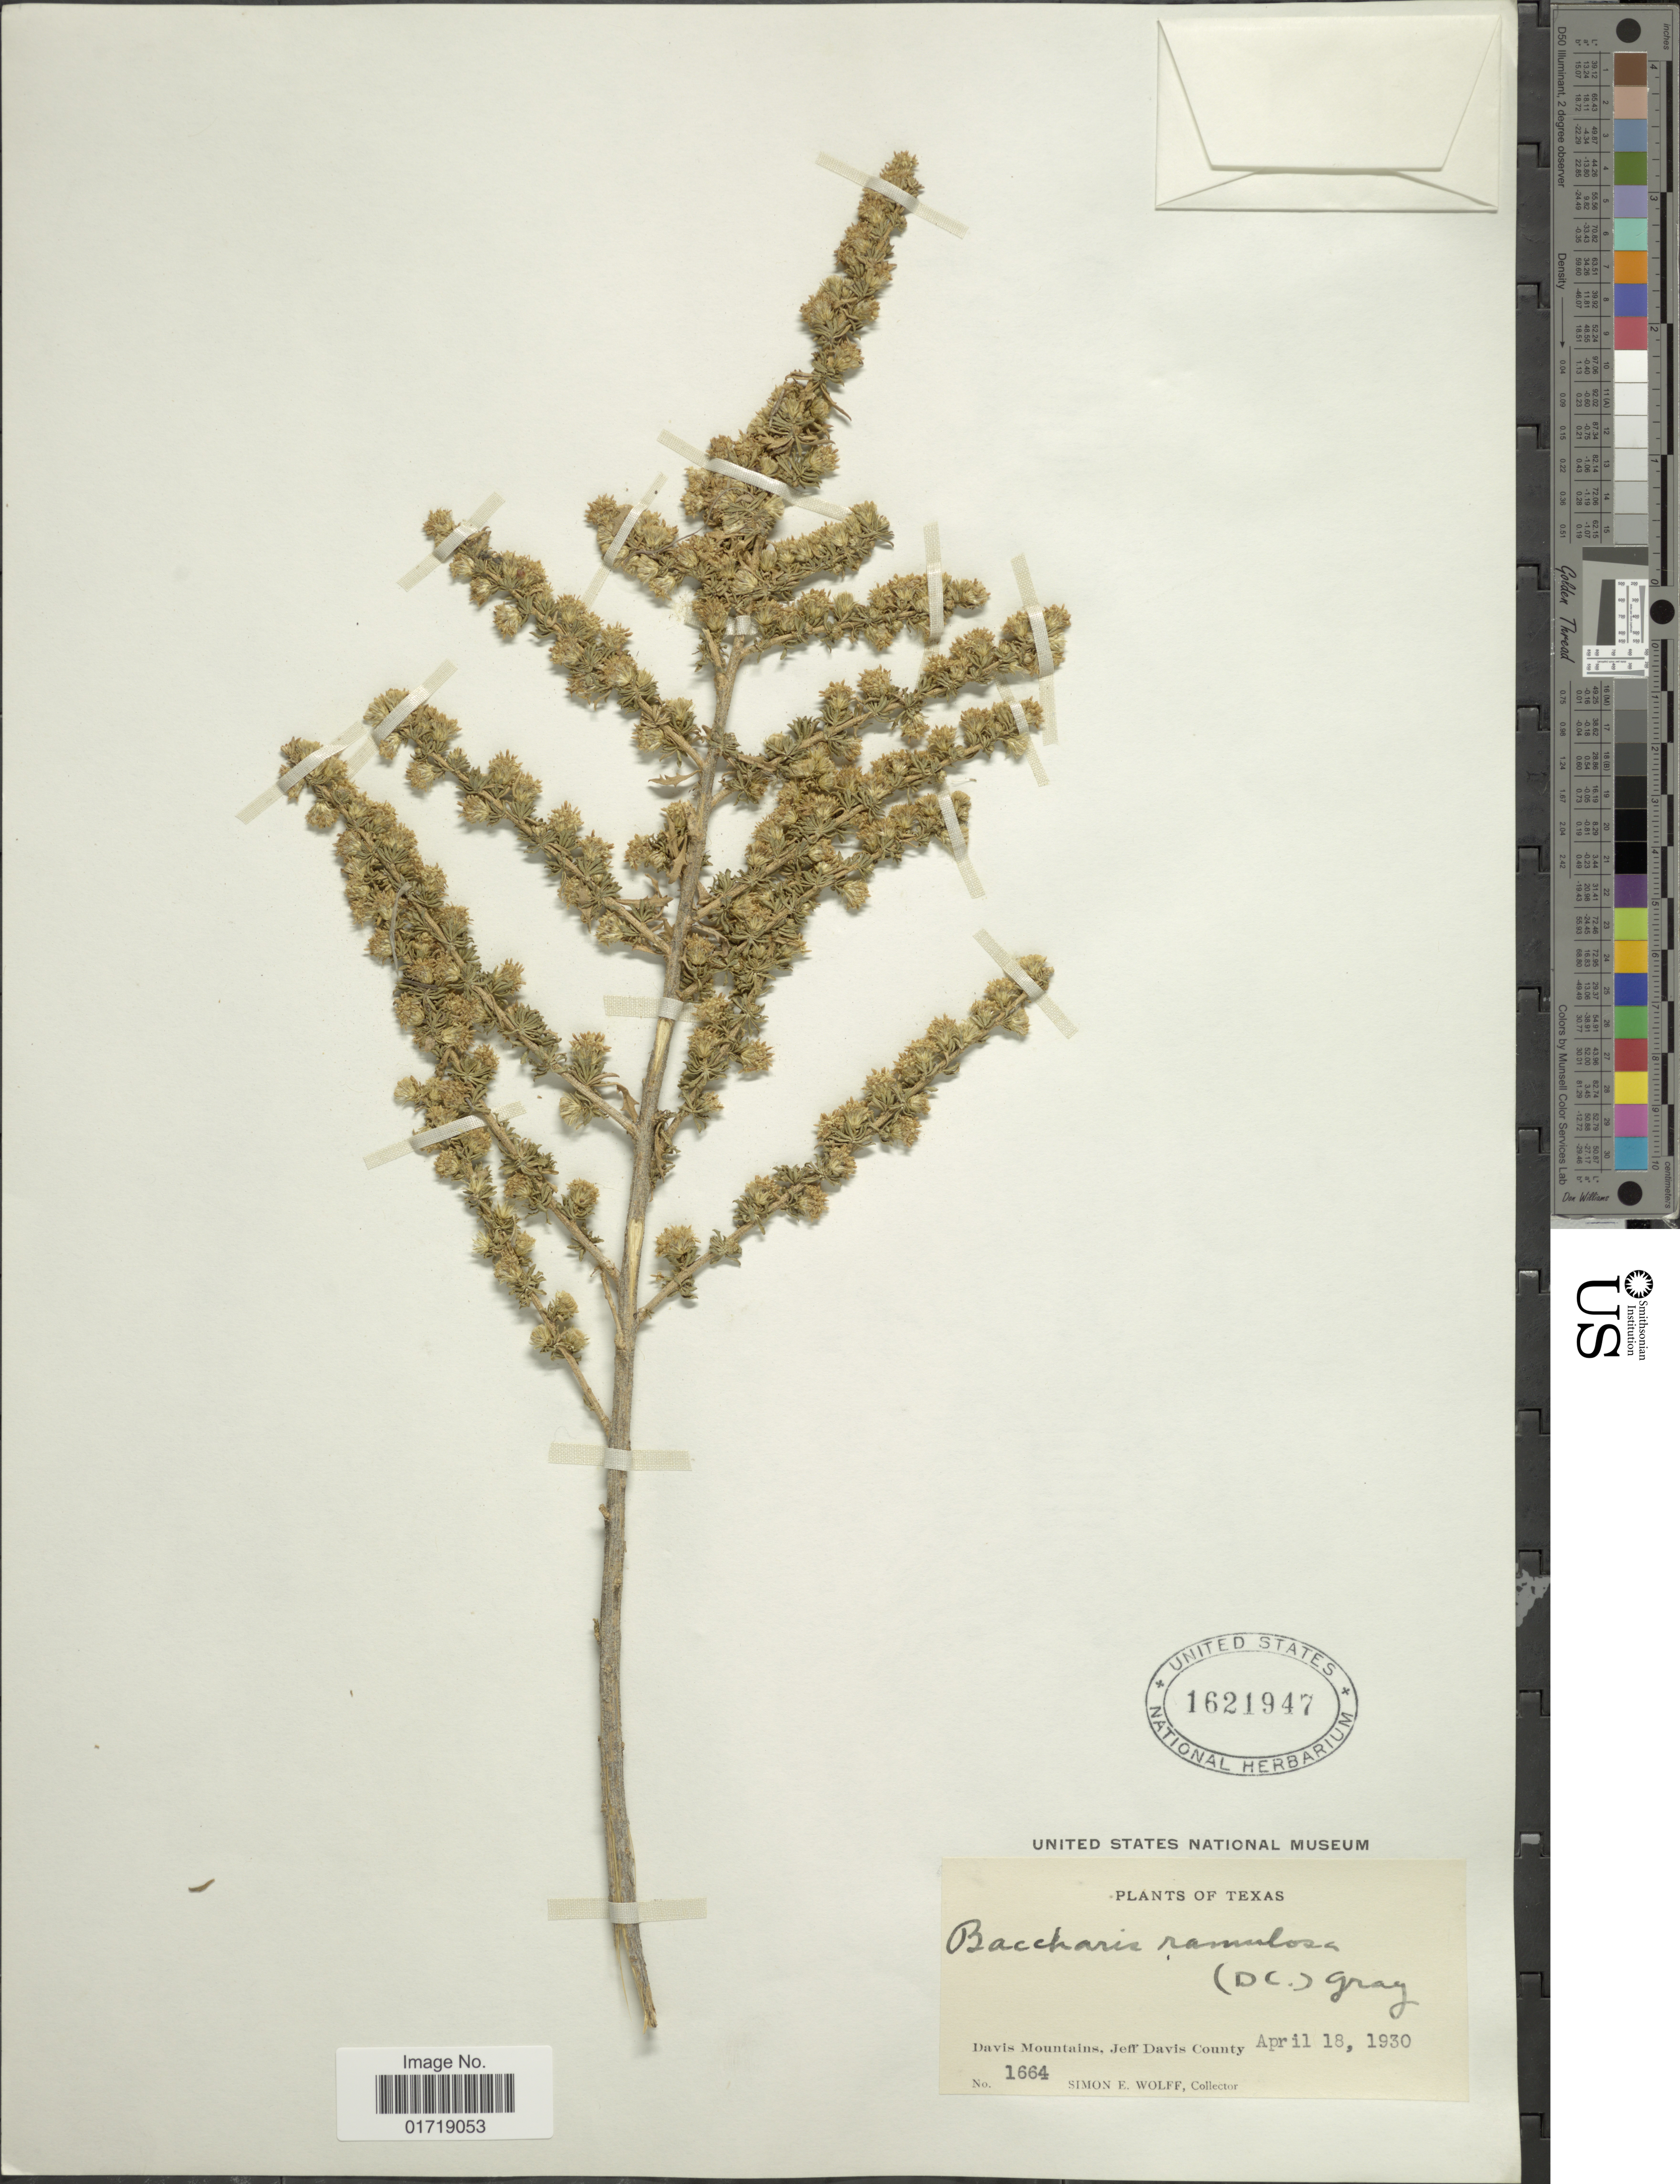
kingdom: Plantae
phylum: Tracheophyta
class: Magnoliopsida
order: Asterales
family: Asteraceae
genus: Baccharis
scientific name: Baccharis pteronioides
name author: DC.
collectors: S. E. Wolff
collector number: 1664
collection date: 1930-04-18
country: United States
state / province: Texas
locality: Davis Mountains, Jeff Daviis County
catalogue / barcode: US 1621947